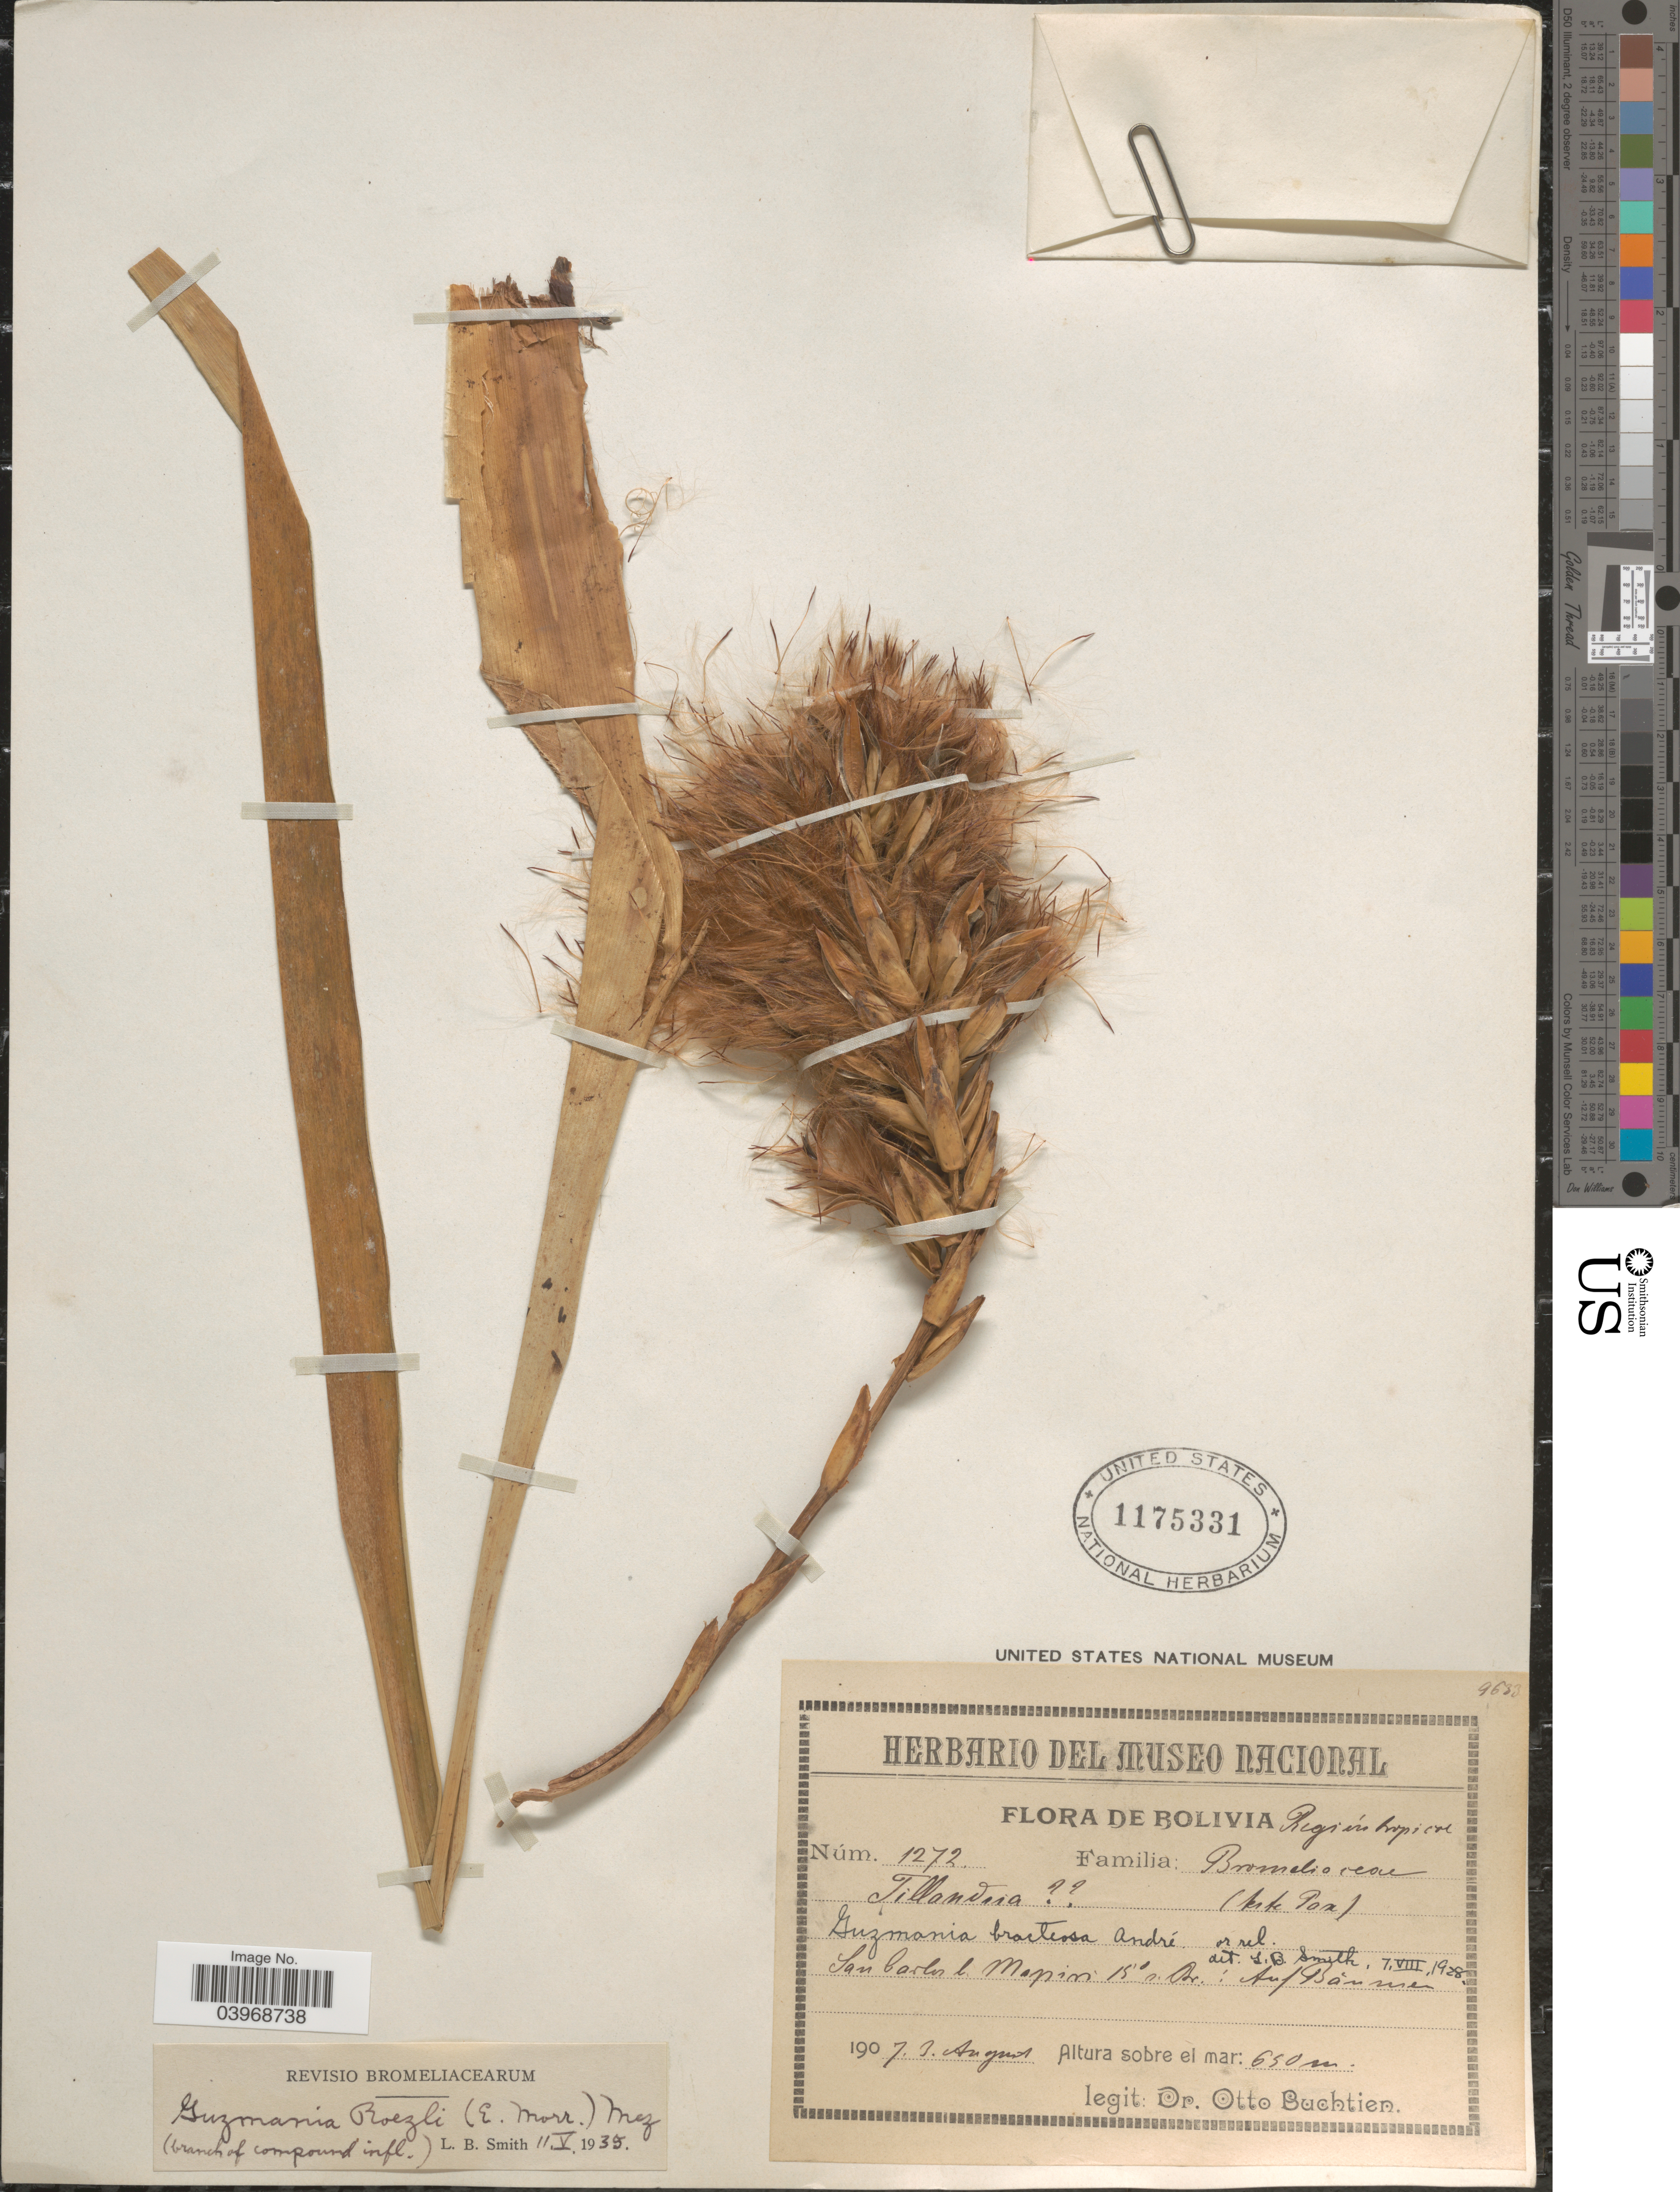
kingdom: Plantae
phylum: Tracheophyta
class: Liliopsida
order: Poales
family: Bromeliaceae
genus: Guzmania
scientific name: Guzmania roezlii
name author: (É. Morren) Mez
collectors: O. Buchtien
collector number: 1272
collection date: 1907-08-03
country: Bolivia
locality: Región tropical. San Carlos b. Mapiri 15º n. Or.: Auf Baumen.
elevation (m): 650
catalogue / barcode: US 1175331